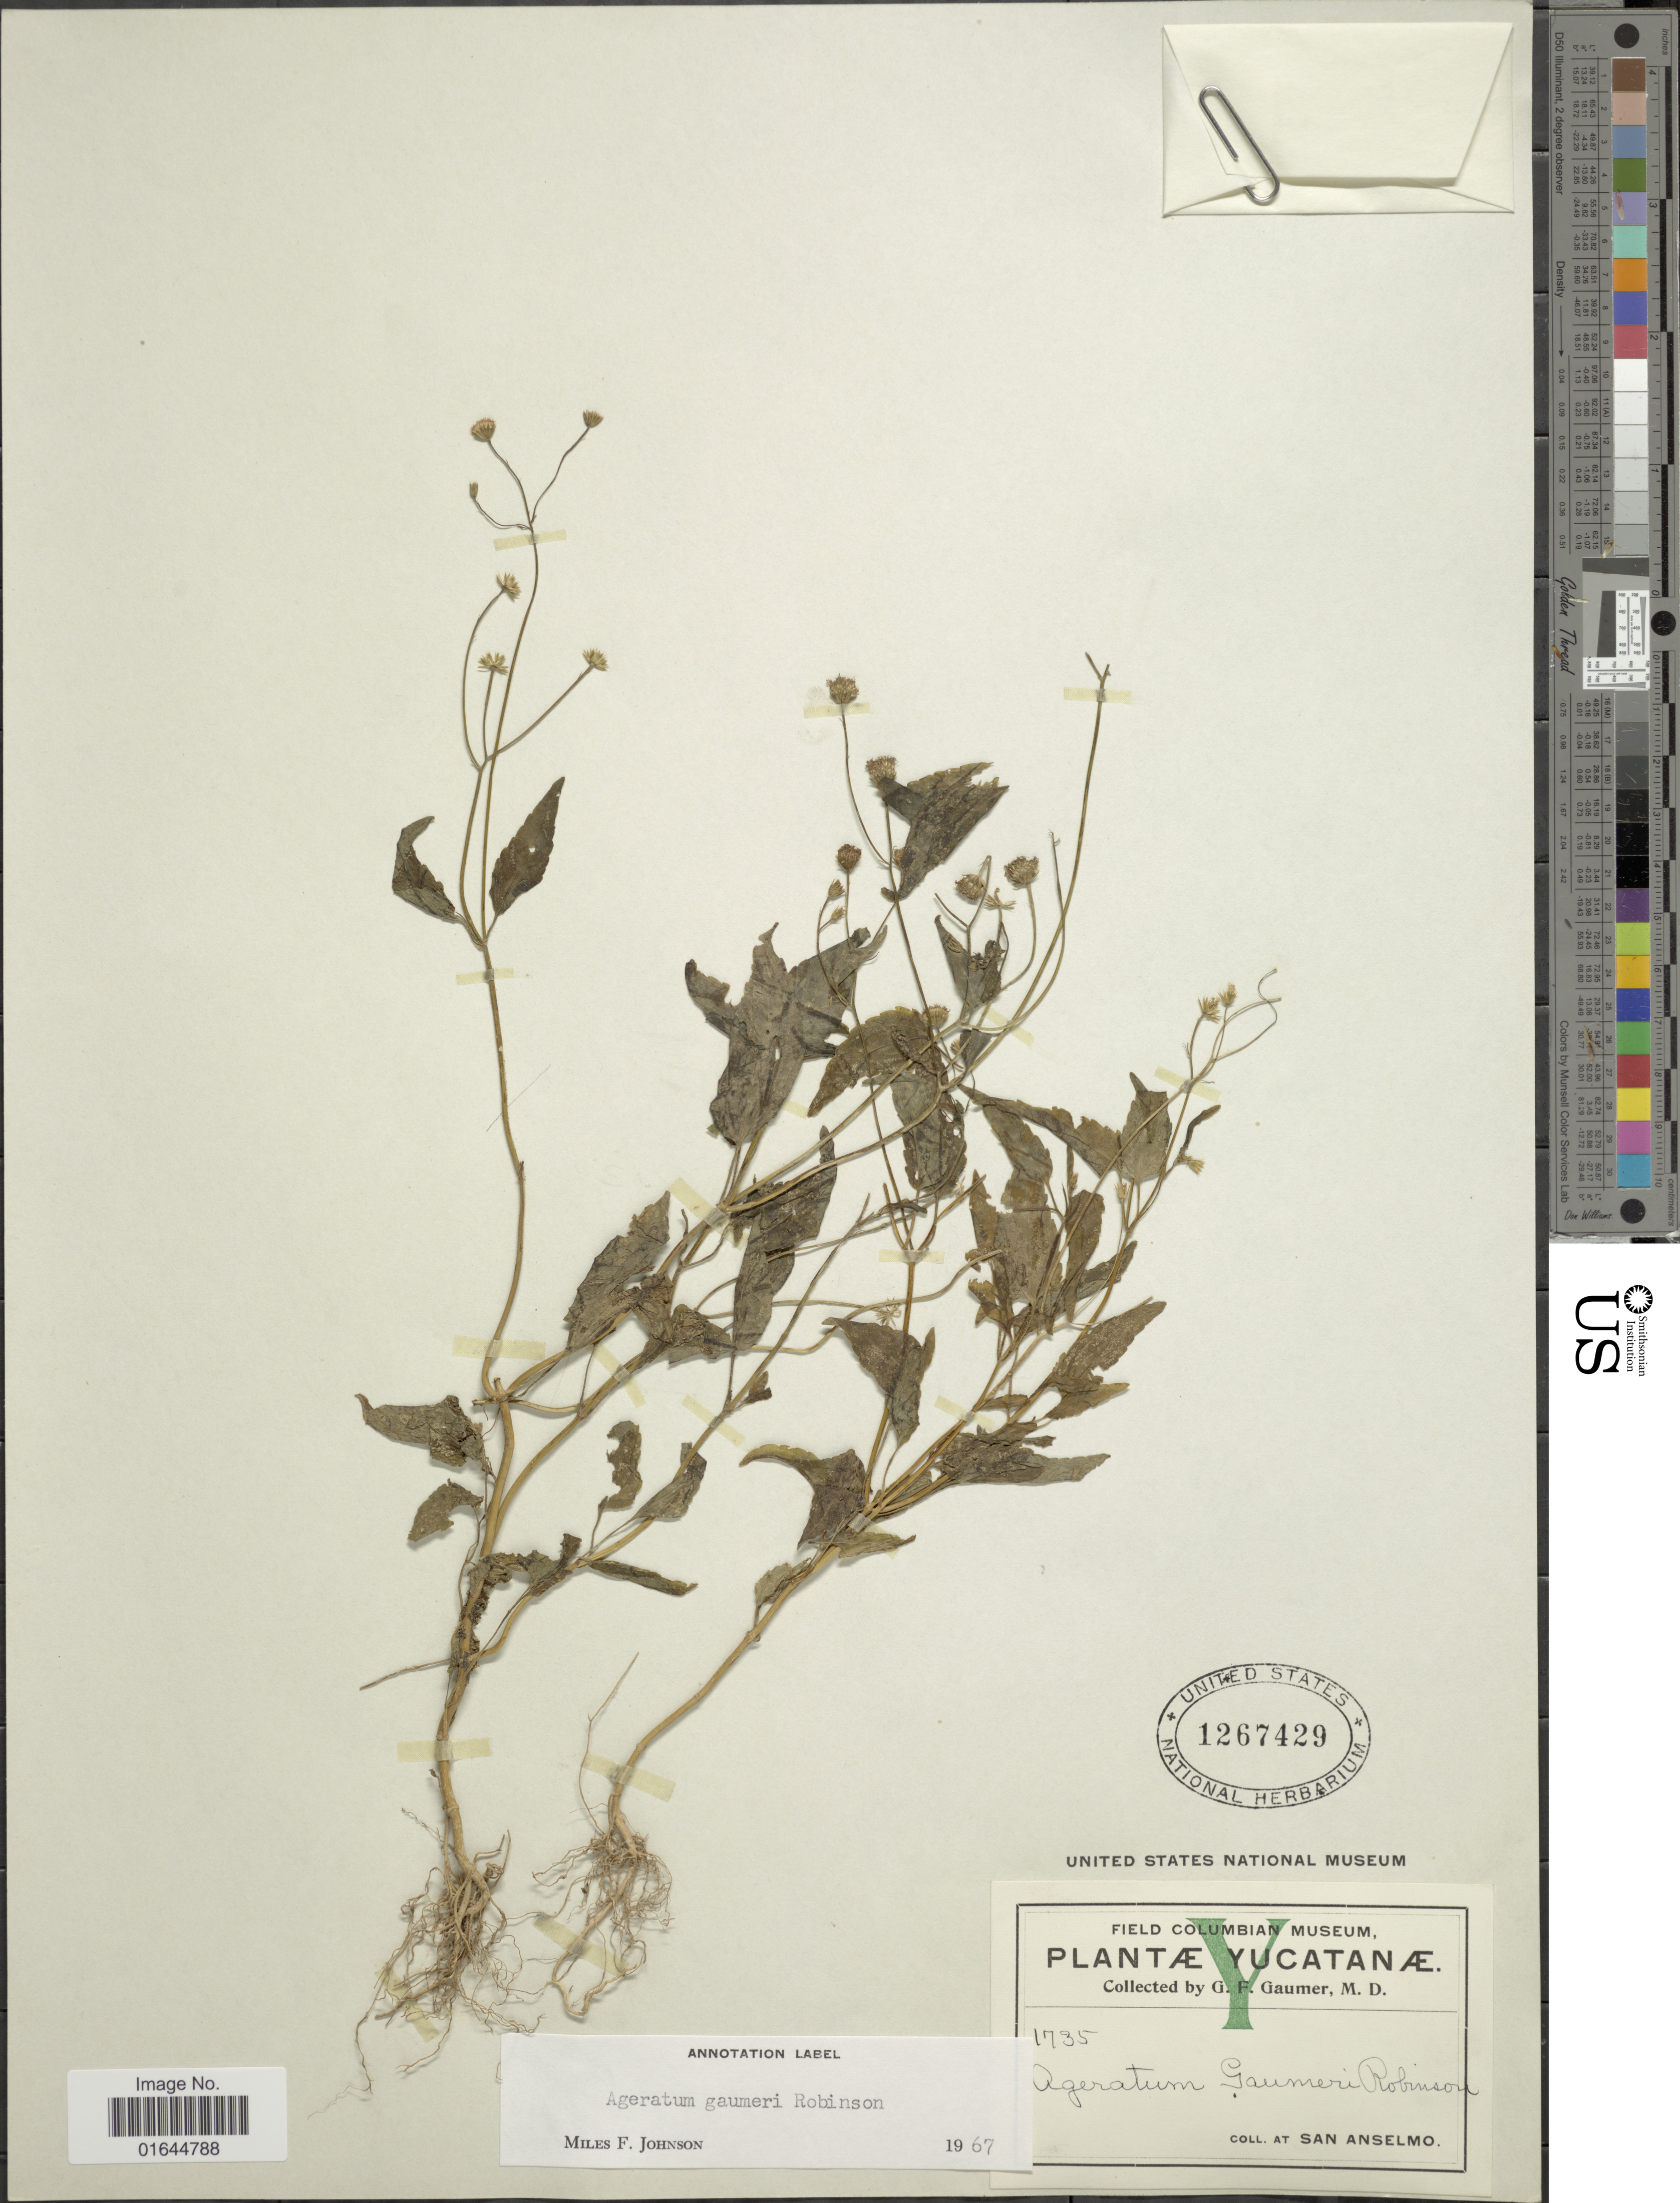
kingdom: Plantae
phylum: Tracheophyta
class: Magnoliopsida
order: Asterales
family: Asteraceae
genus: Ageratum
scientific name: Ageratum gaumeri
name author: B.L. Rob.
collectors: G. F. Gaumer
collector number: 1735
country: Mexico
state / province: Yucatán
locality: Yucatanæ, at San Anselmo.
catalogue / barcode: US 1267429